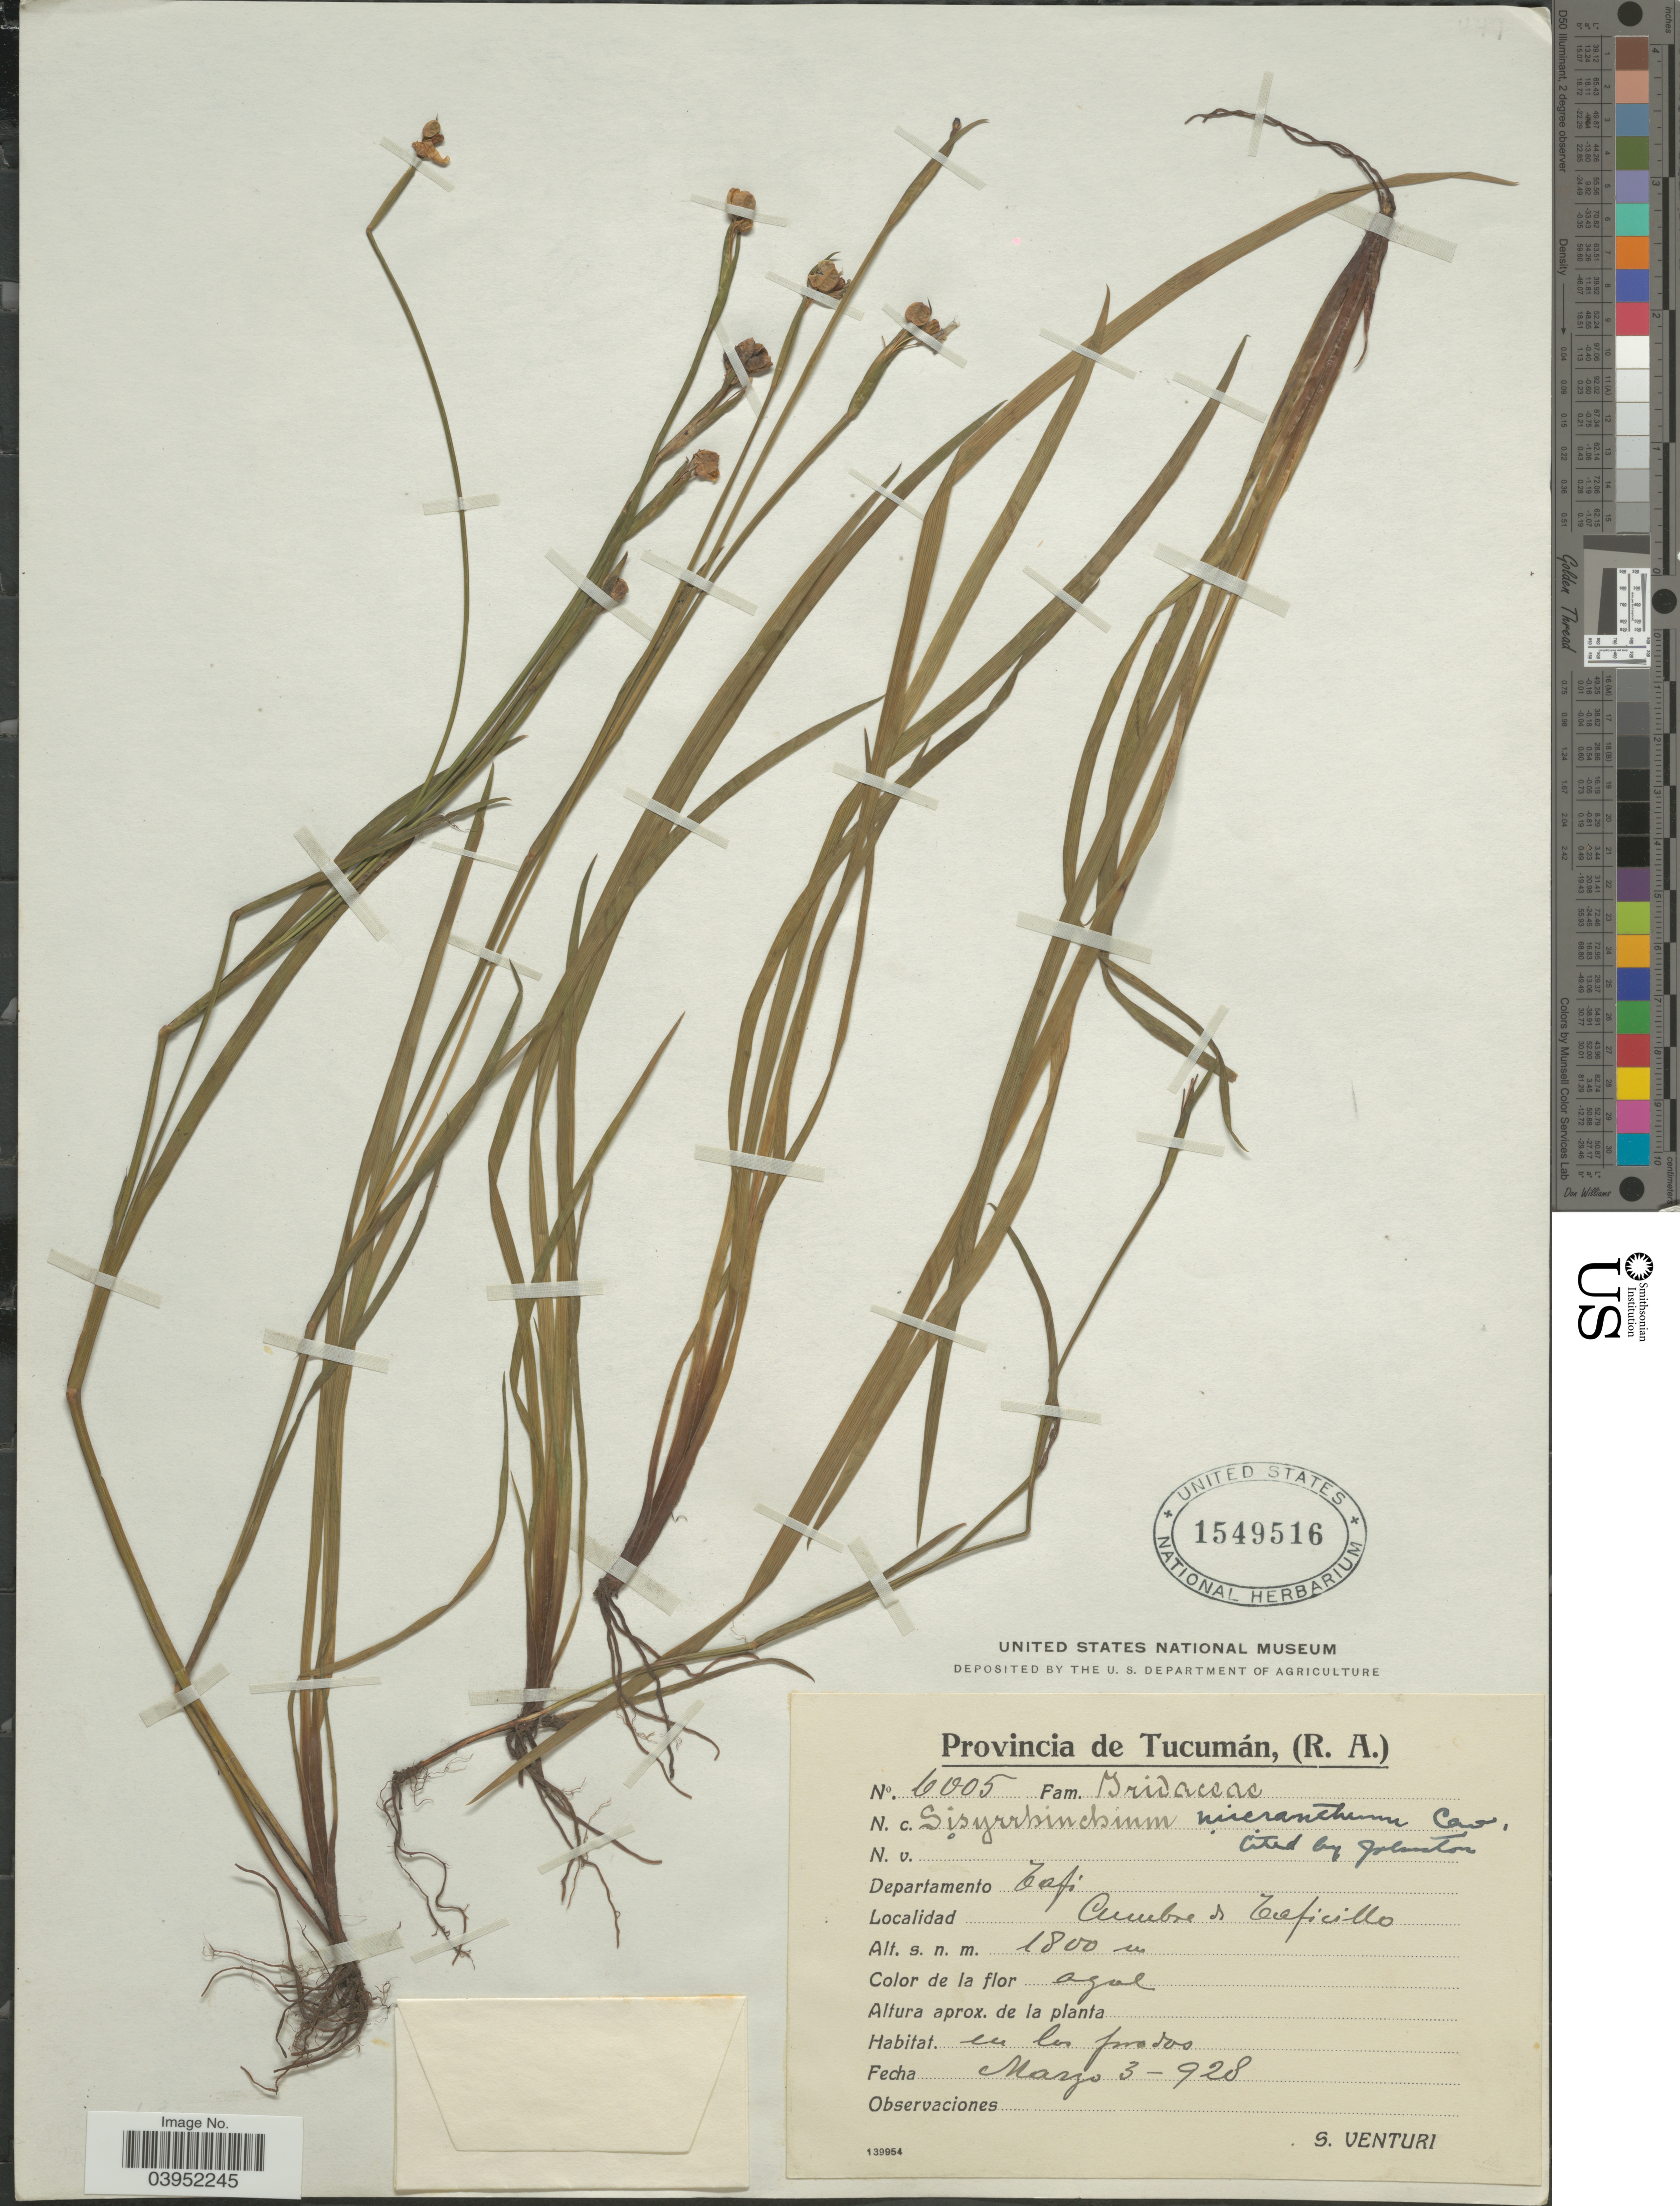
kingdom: Plantae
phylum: Tracheophyta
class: Liliopsida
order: Asparagales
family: Iridaceae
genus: Sisyrinchium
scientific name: Sisyrinchium micranthum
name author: Cav.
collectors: S. Venturi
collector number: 6005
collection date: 1928-03-03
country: Argentina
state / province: Tucuman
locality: Departamento Tafí. Cumbre de Taficillo.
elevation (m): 1800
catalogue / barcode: US 1549516